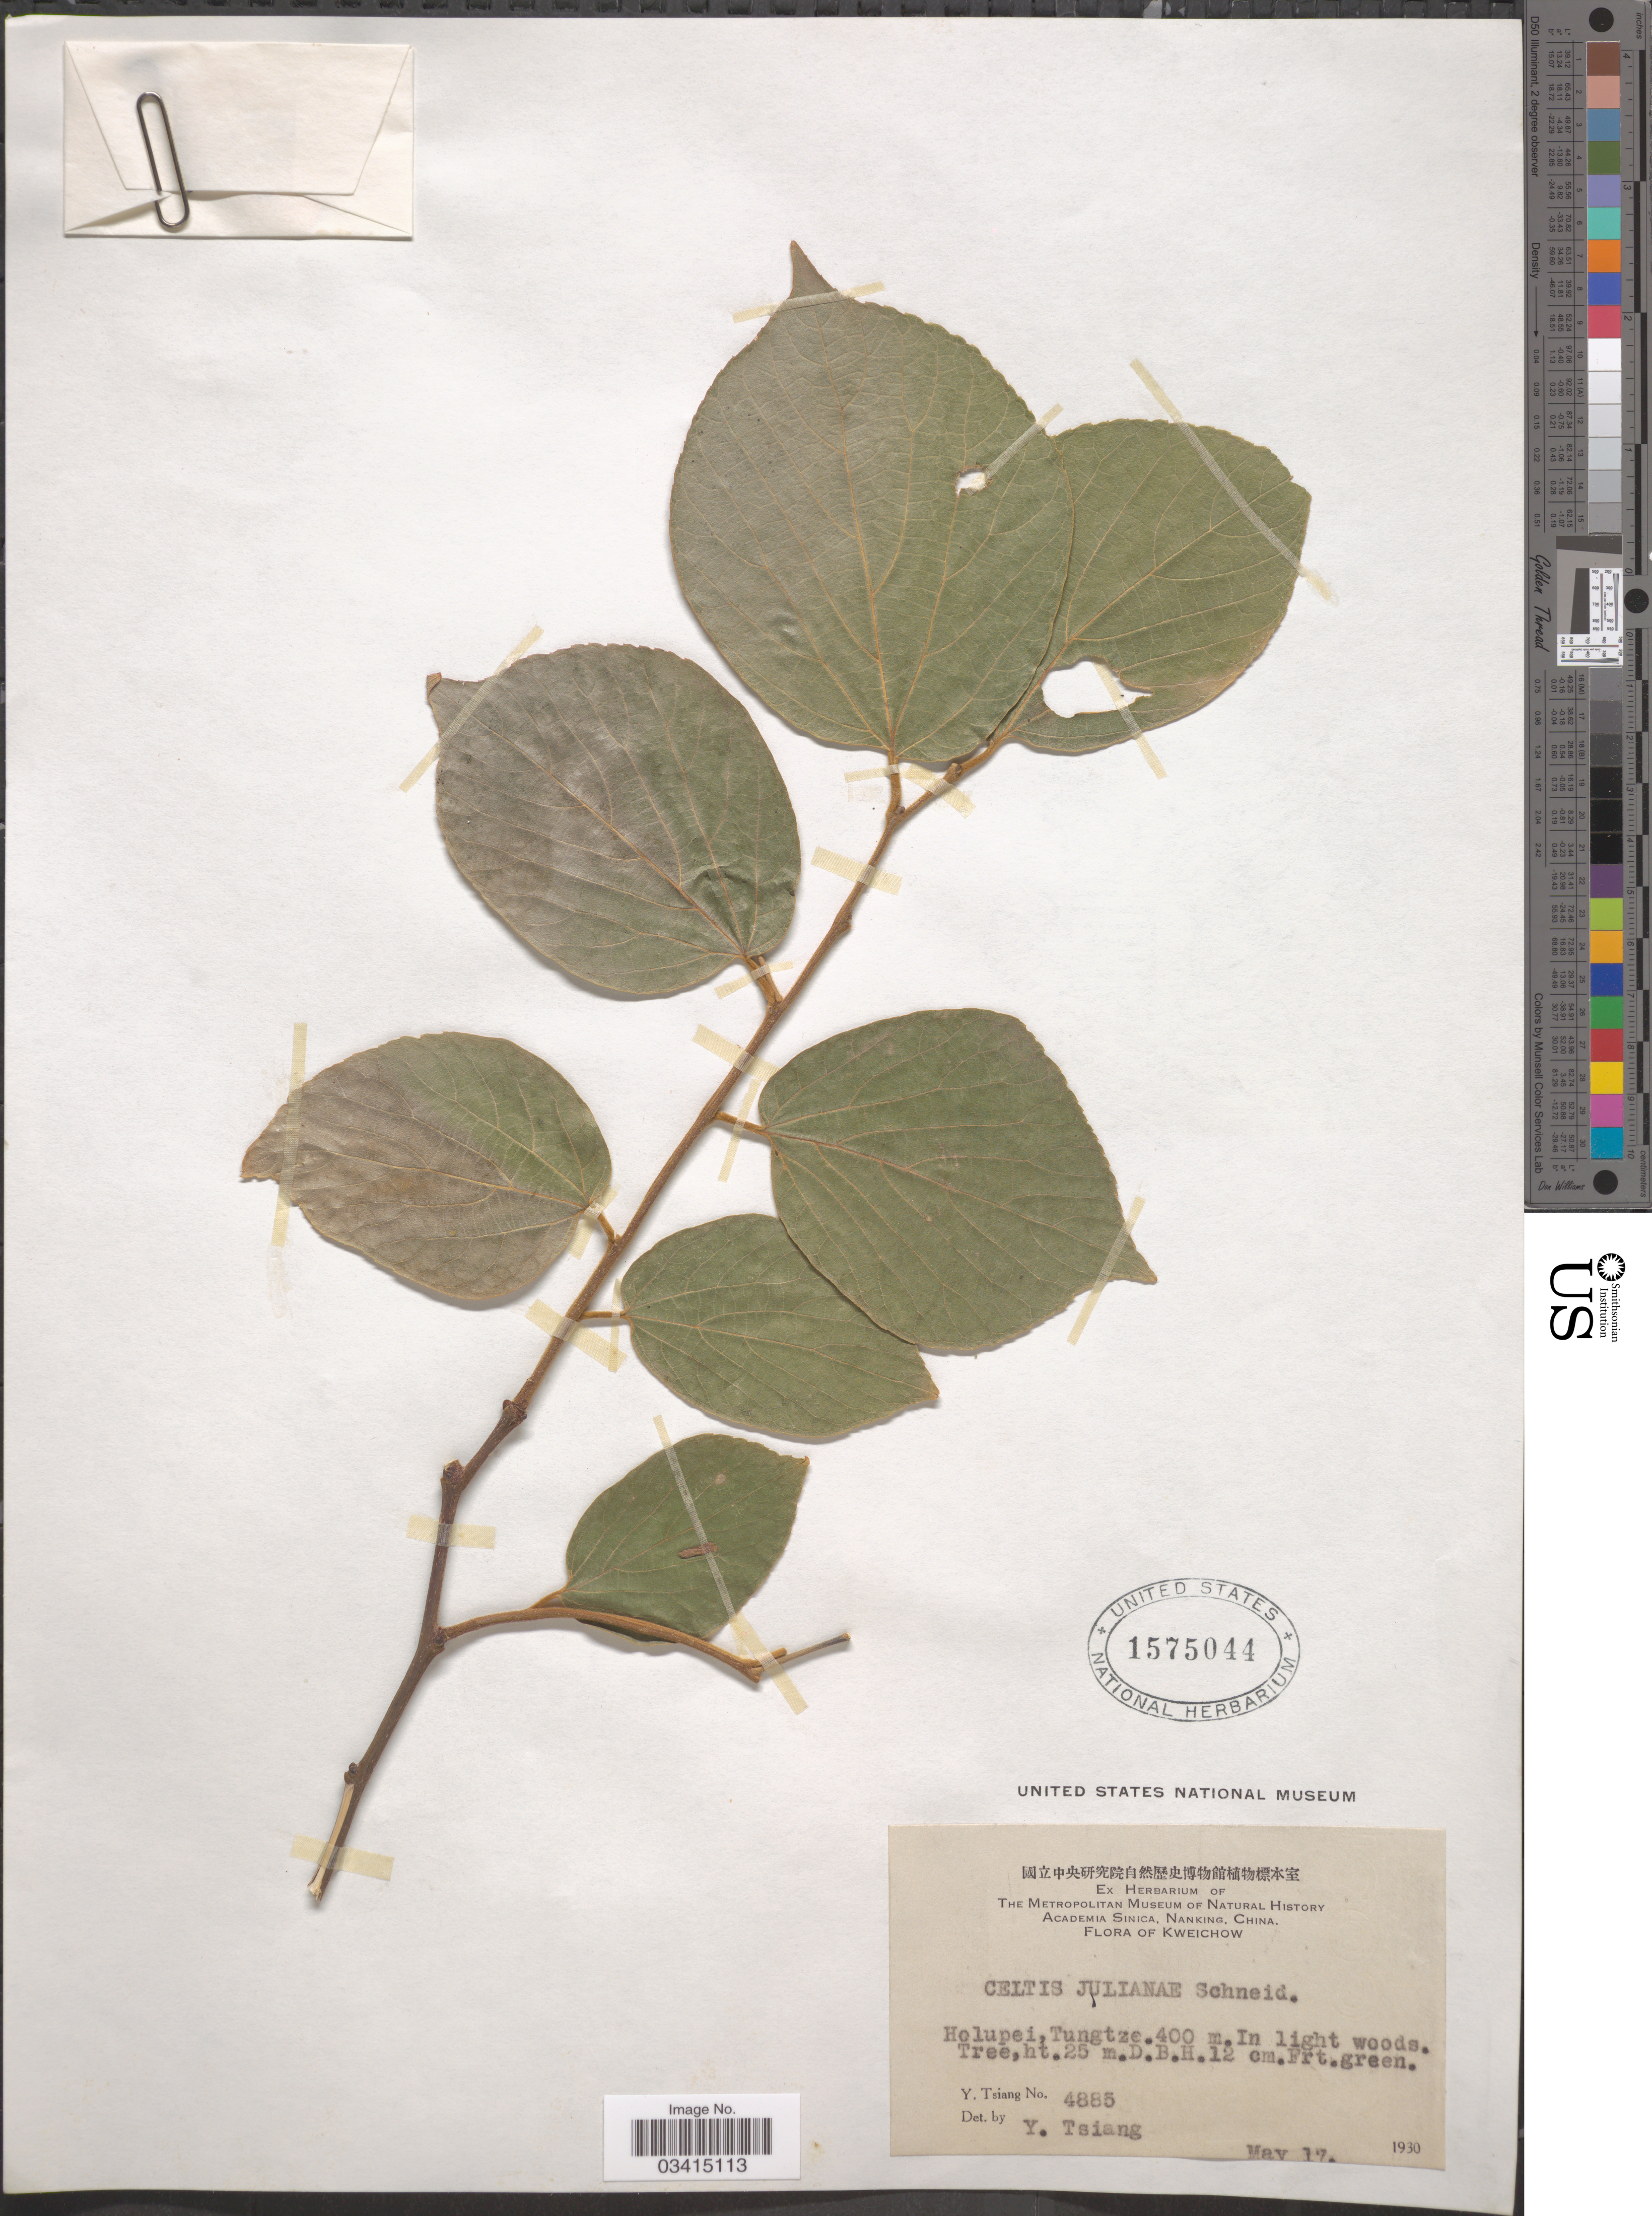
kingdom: Plantae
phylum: Tracheophyta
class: Magnoliopsida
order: Rosales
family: Cannabaceae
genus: Celtis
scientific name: Celtis julianae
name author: C.K. Schneid. in Sarg.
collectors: Y. Tsiang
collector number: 4885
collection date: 1930-05-17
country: China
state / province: Guizhou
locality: Kweichow. Holupei, Tungtze.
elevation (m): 400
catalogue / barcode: US 1575044